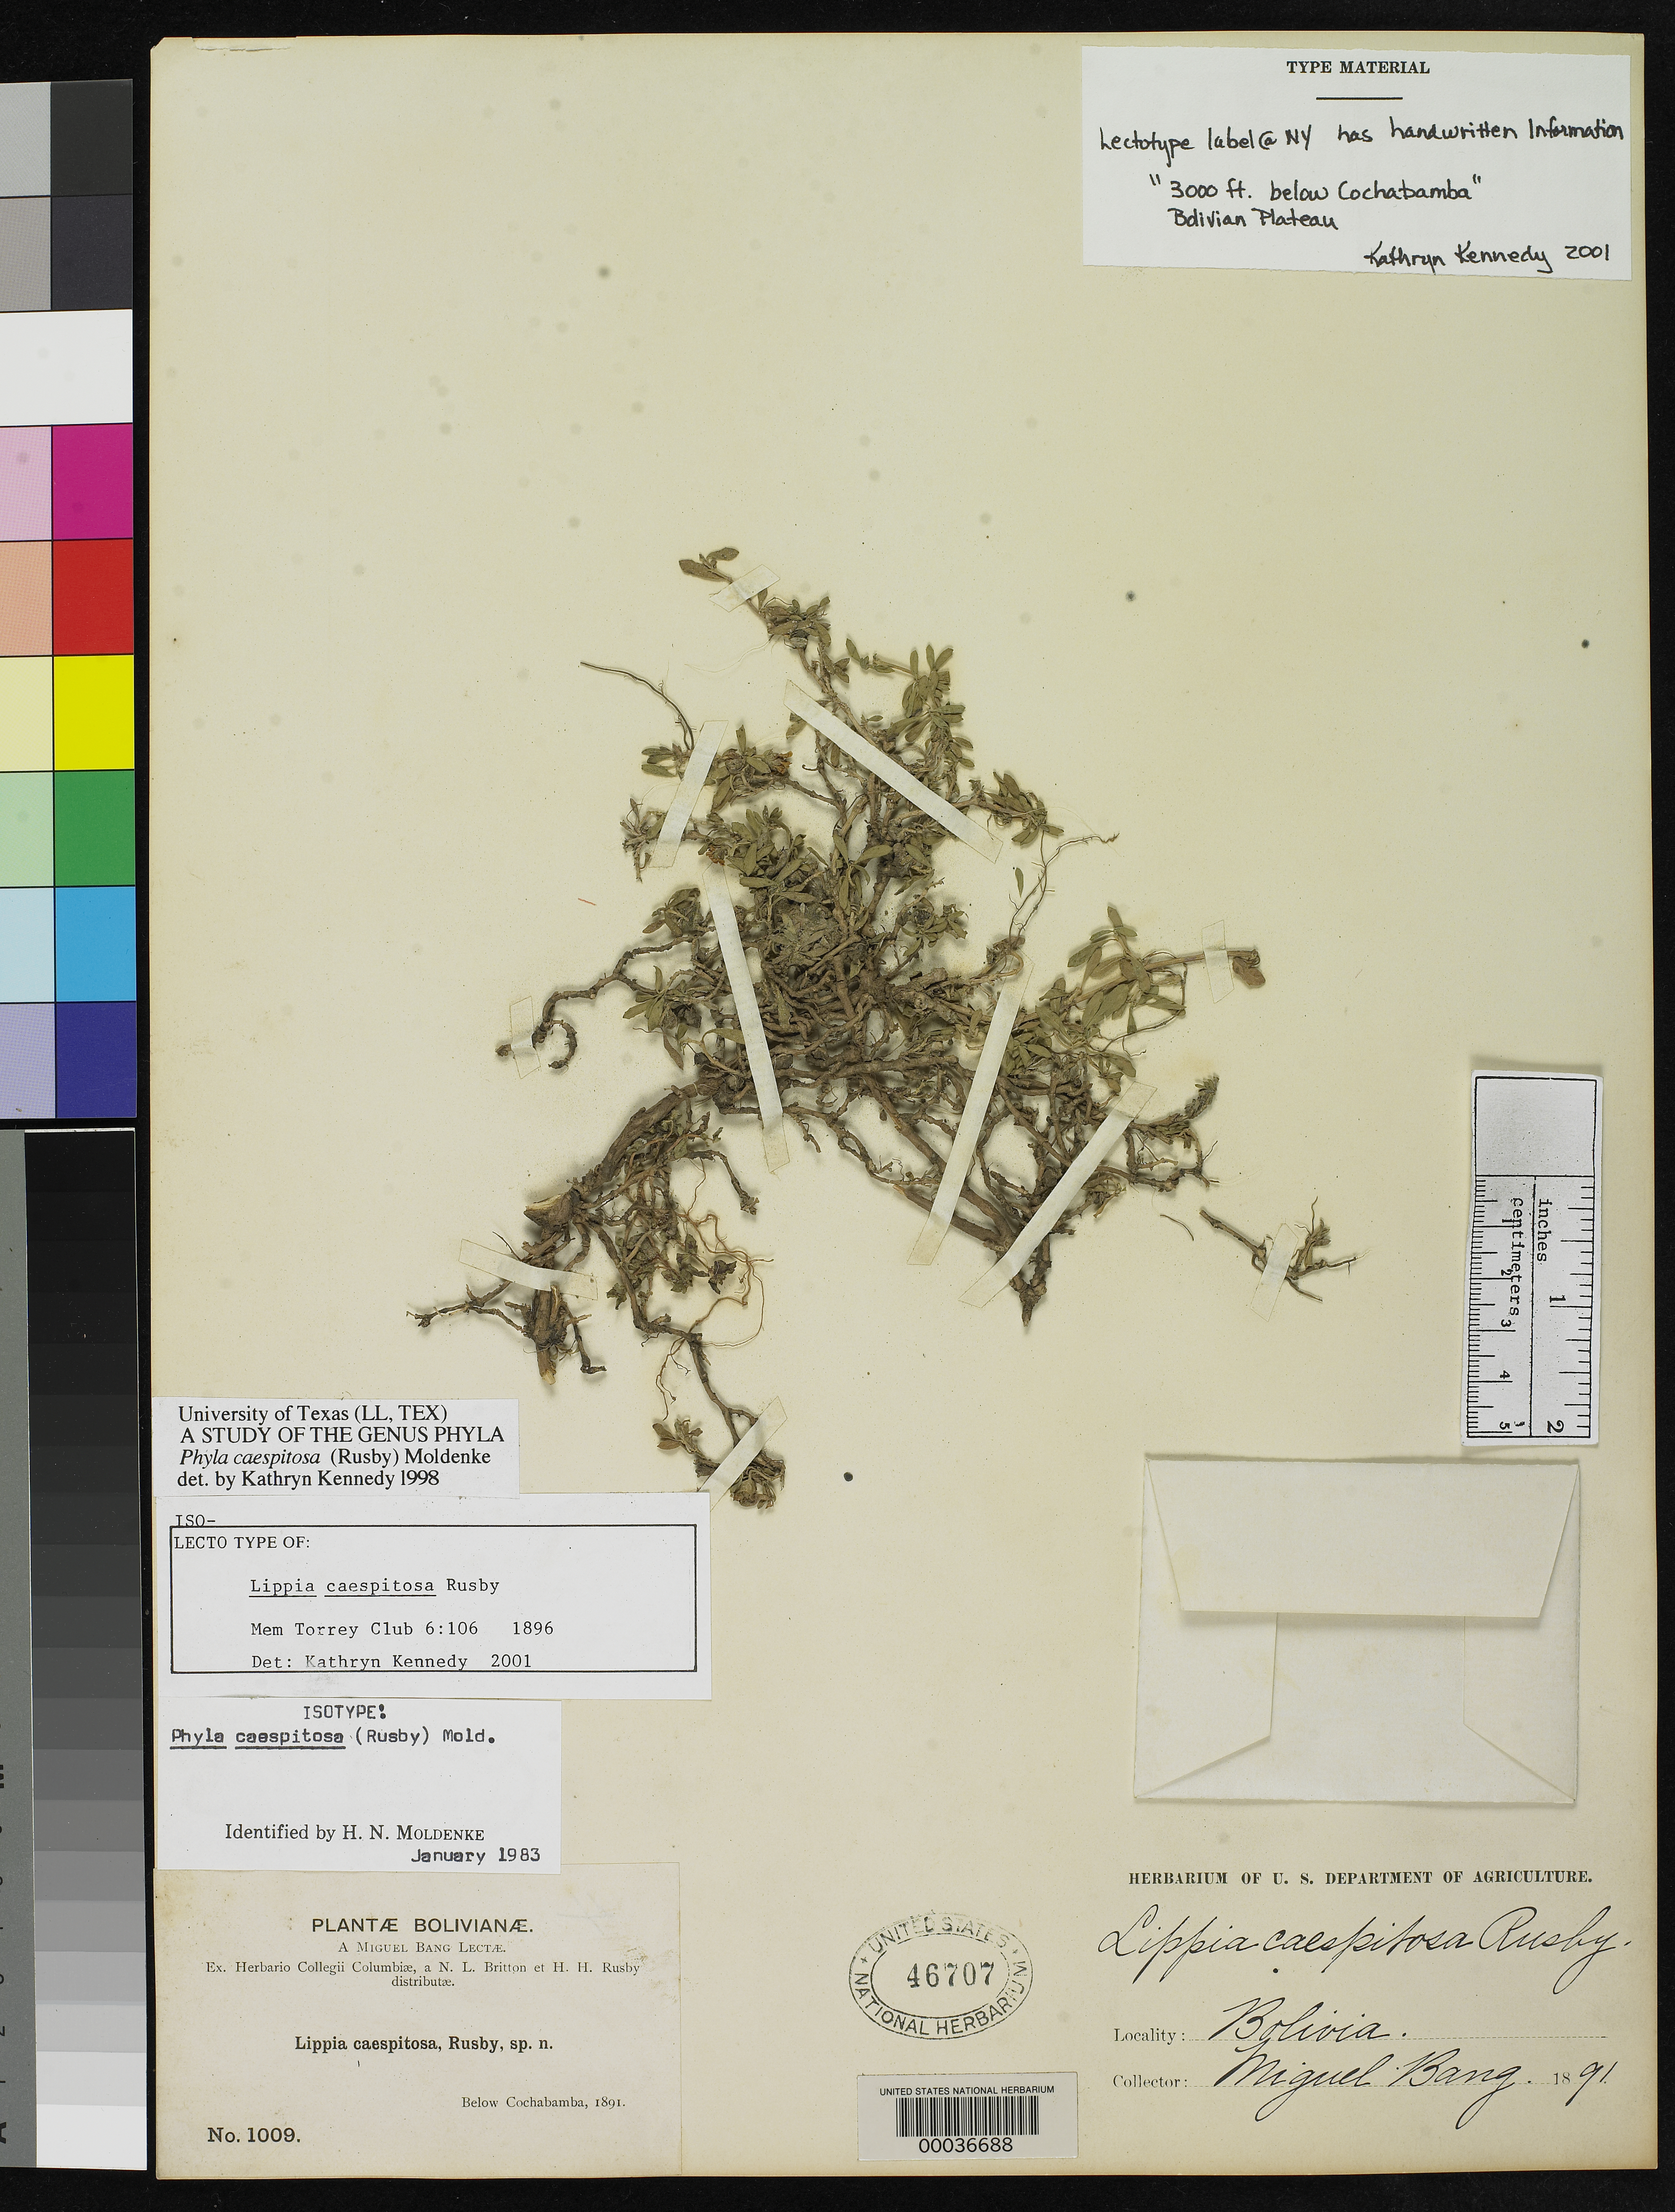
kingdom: Plantae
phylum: Tracheophyta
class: Magnoliopsida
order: Lamiales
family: Verbenaceae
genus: Lippia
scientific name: Lippia caespitosa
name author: Rusby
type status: Isotype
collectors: M. Bang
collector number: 1009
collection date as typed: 1891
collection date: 1891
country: Bolivia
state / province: Cochabamba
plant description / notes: Specimen annotated as isolectotype by K. Kennedy (2001).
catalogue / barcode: US 46707